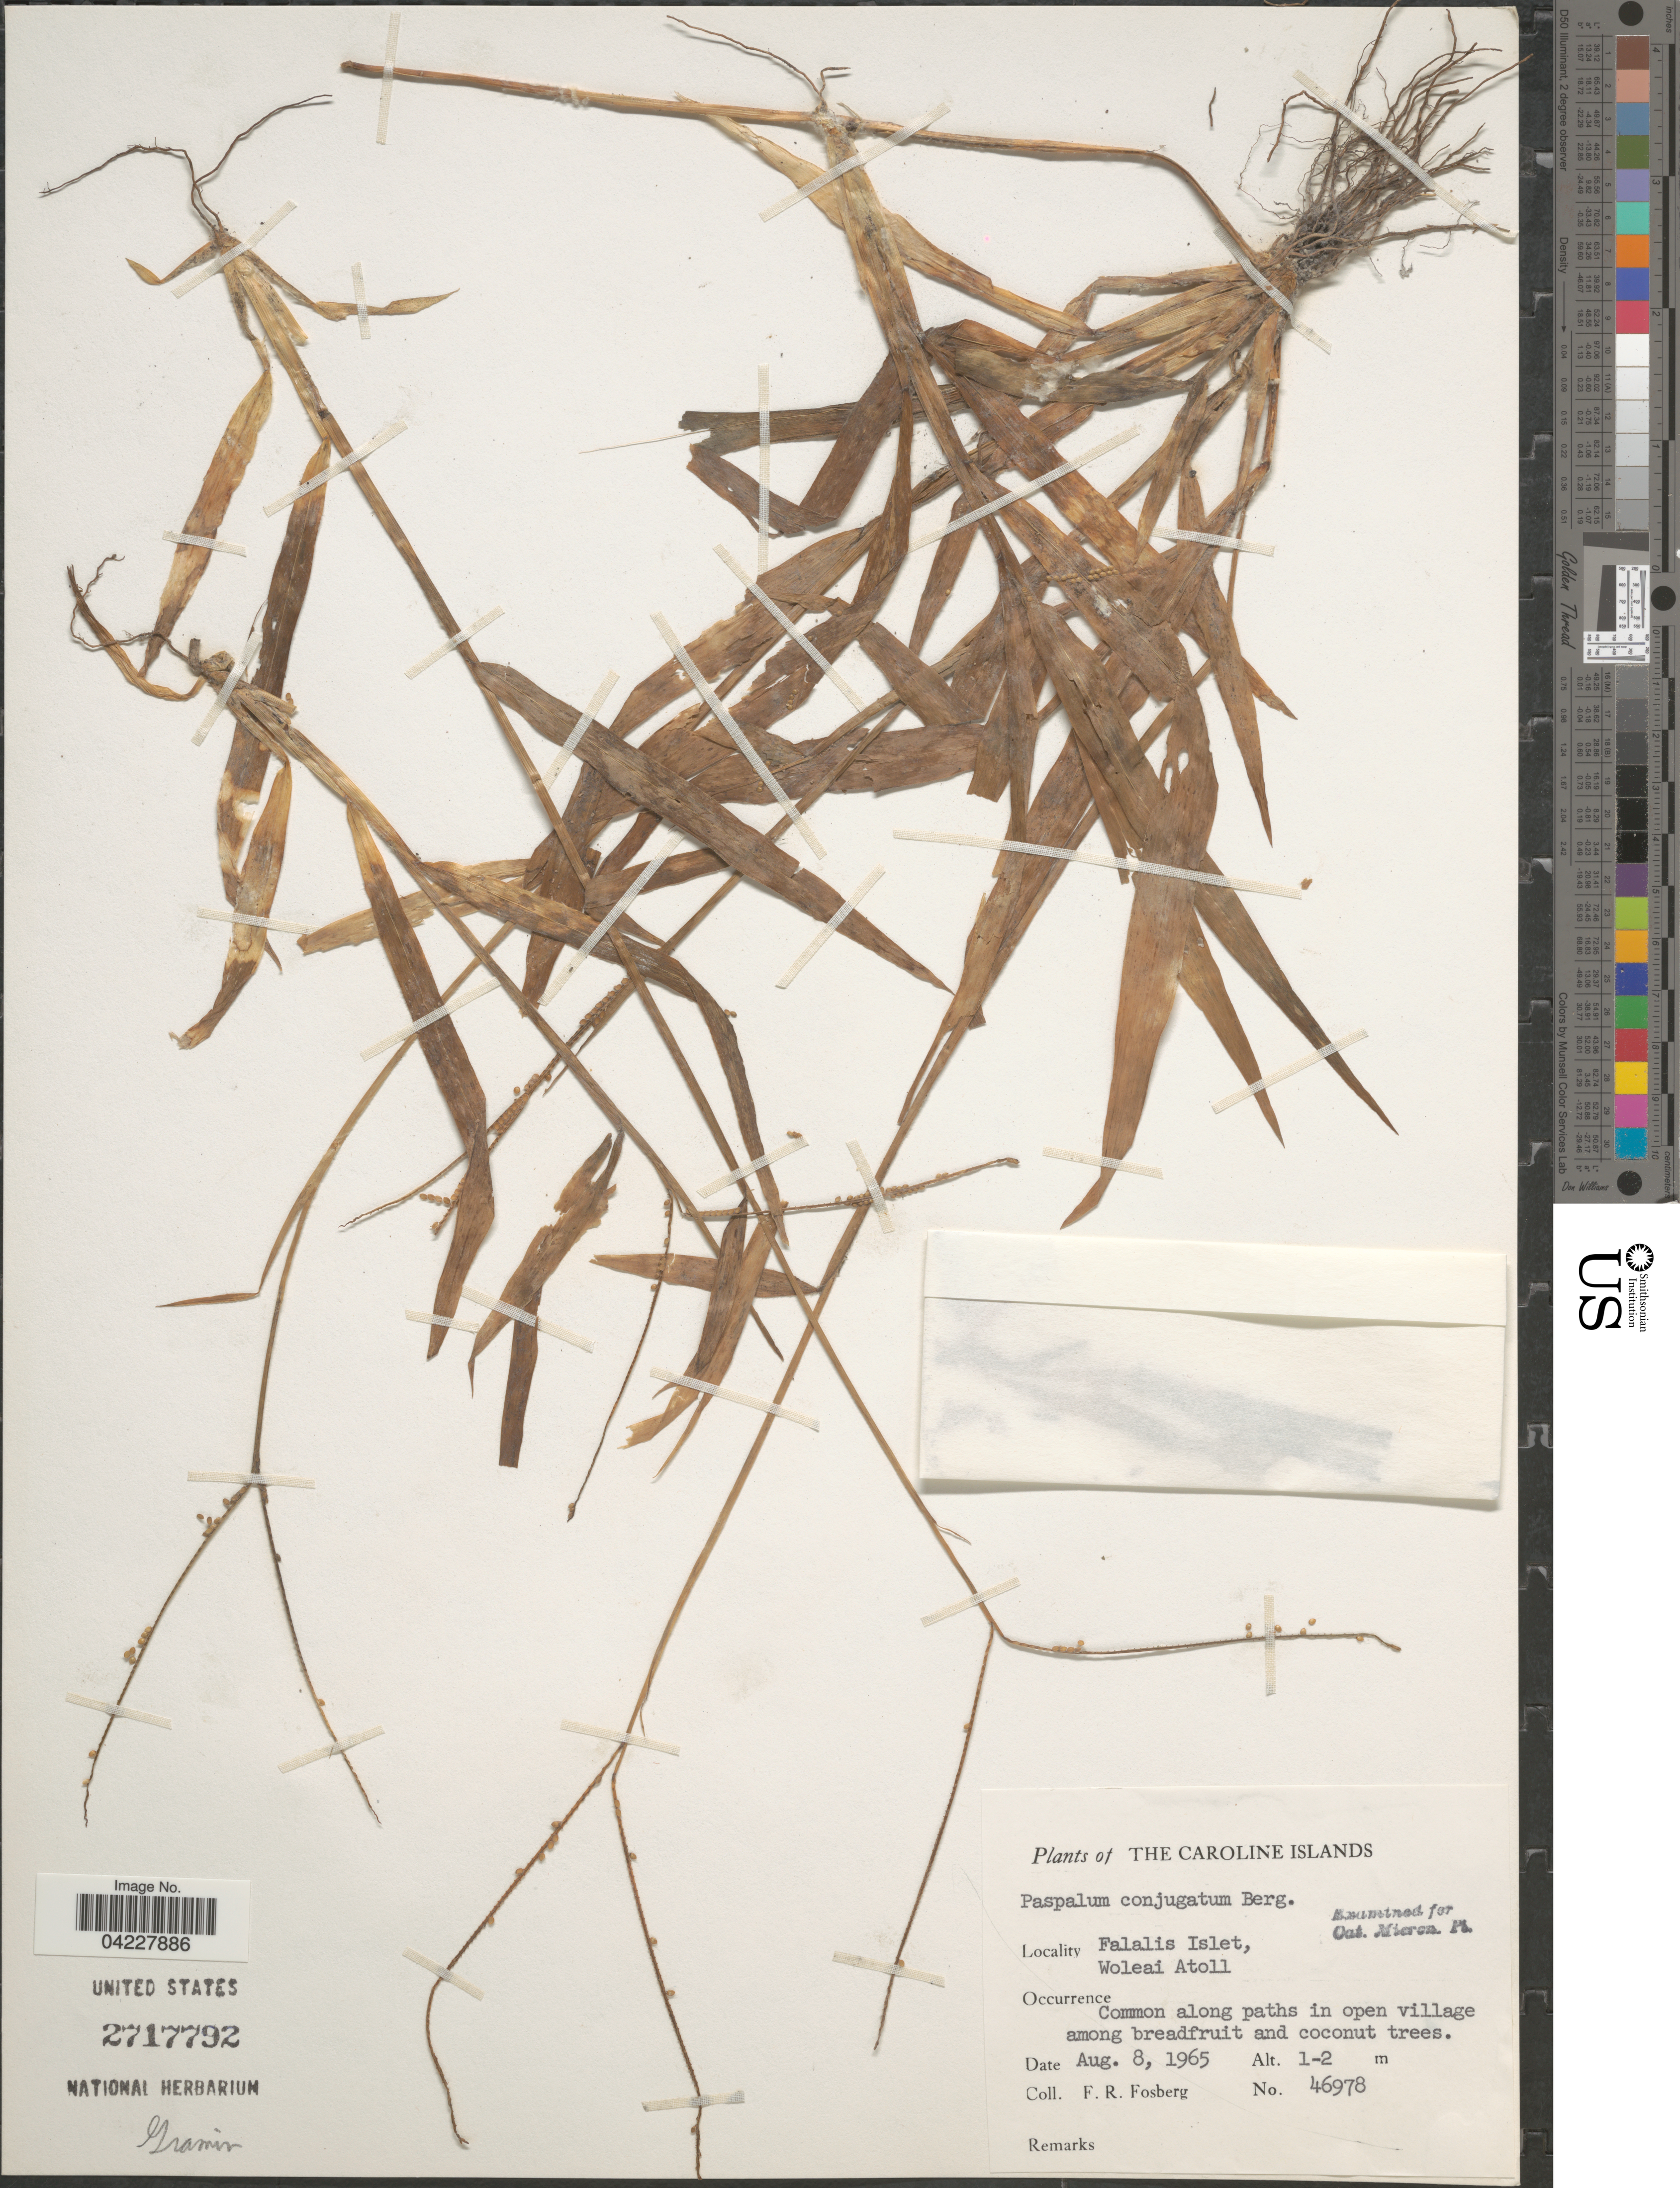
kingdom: Plantae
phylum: Tracheophyta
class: Liliopsida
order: Poales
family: Poaceae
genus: Paspalum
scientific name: Paspalum conjugatum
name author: P.J. Bergius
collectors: F. R. Fosberg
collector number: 46978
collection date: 1965-08-08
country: Micronesia, Federated States of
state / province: Yap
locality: The Caroline Islands. Falalis Islet, Woleai Atoll.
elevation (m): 1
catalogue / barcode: US 2717792